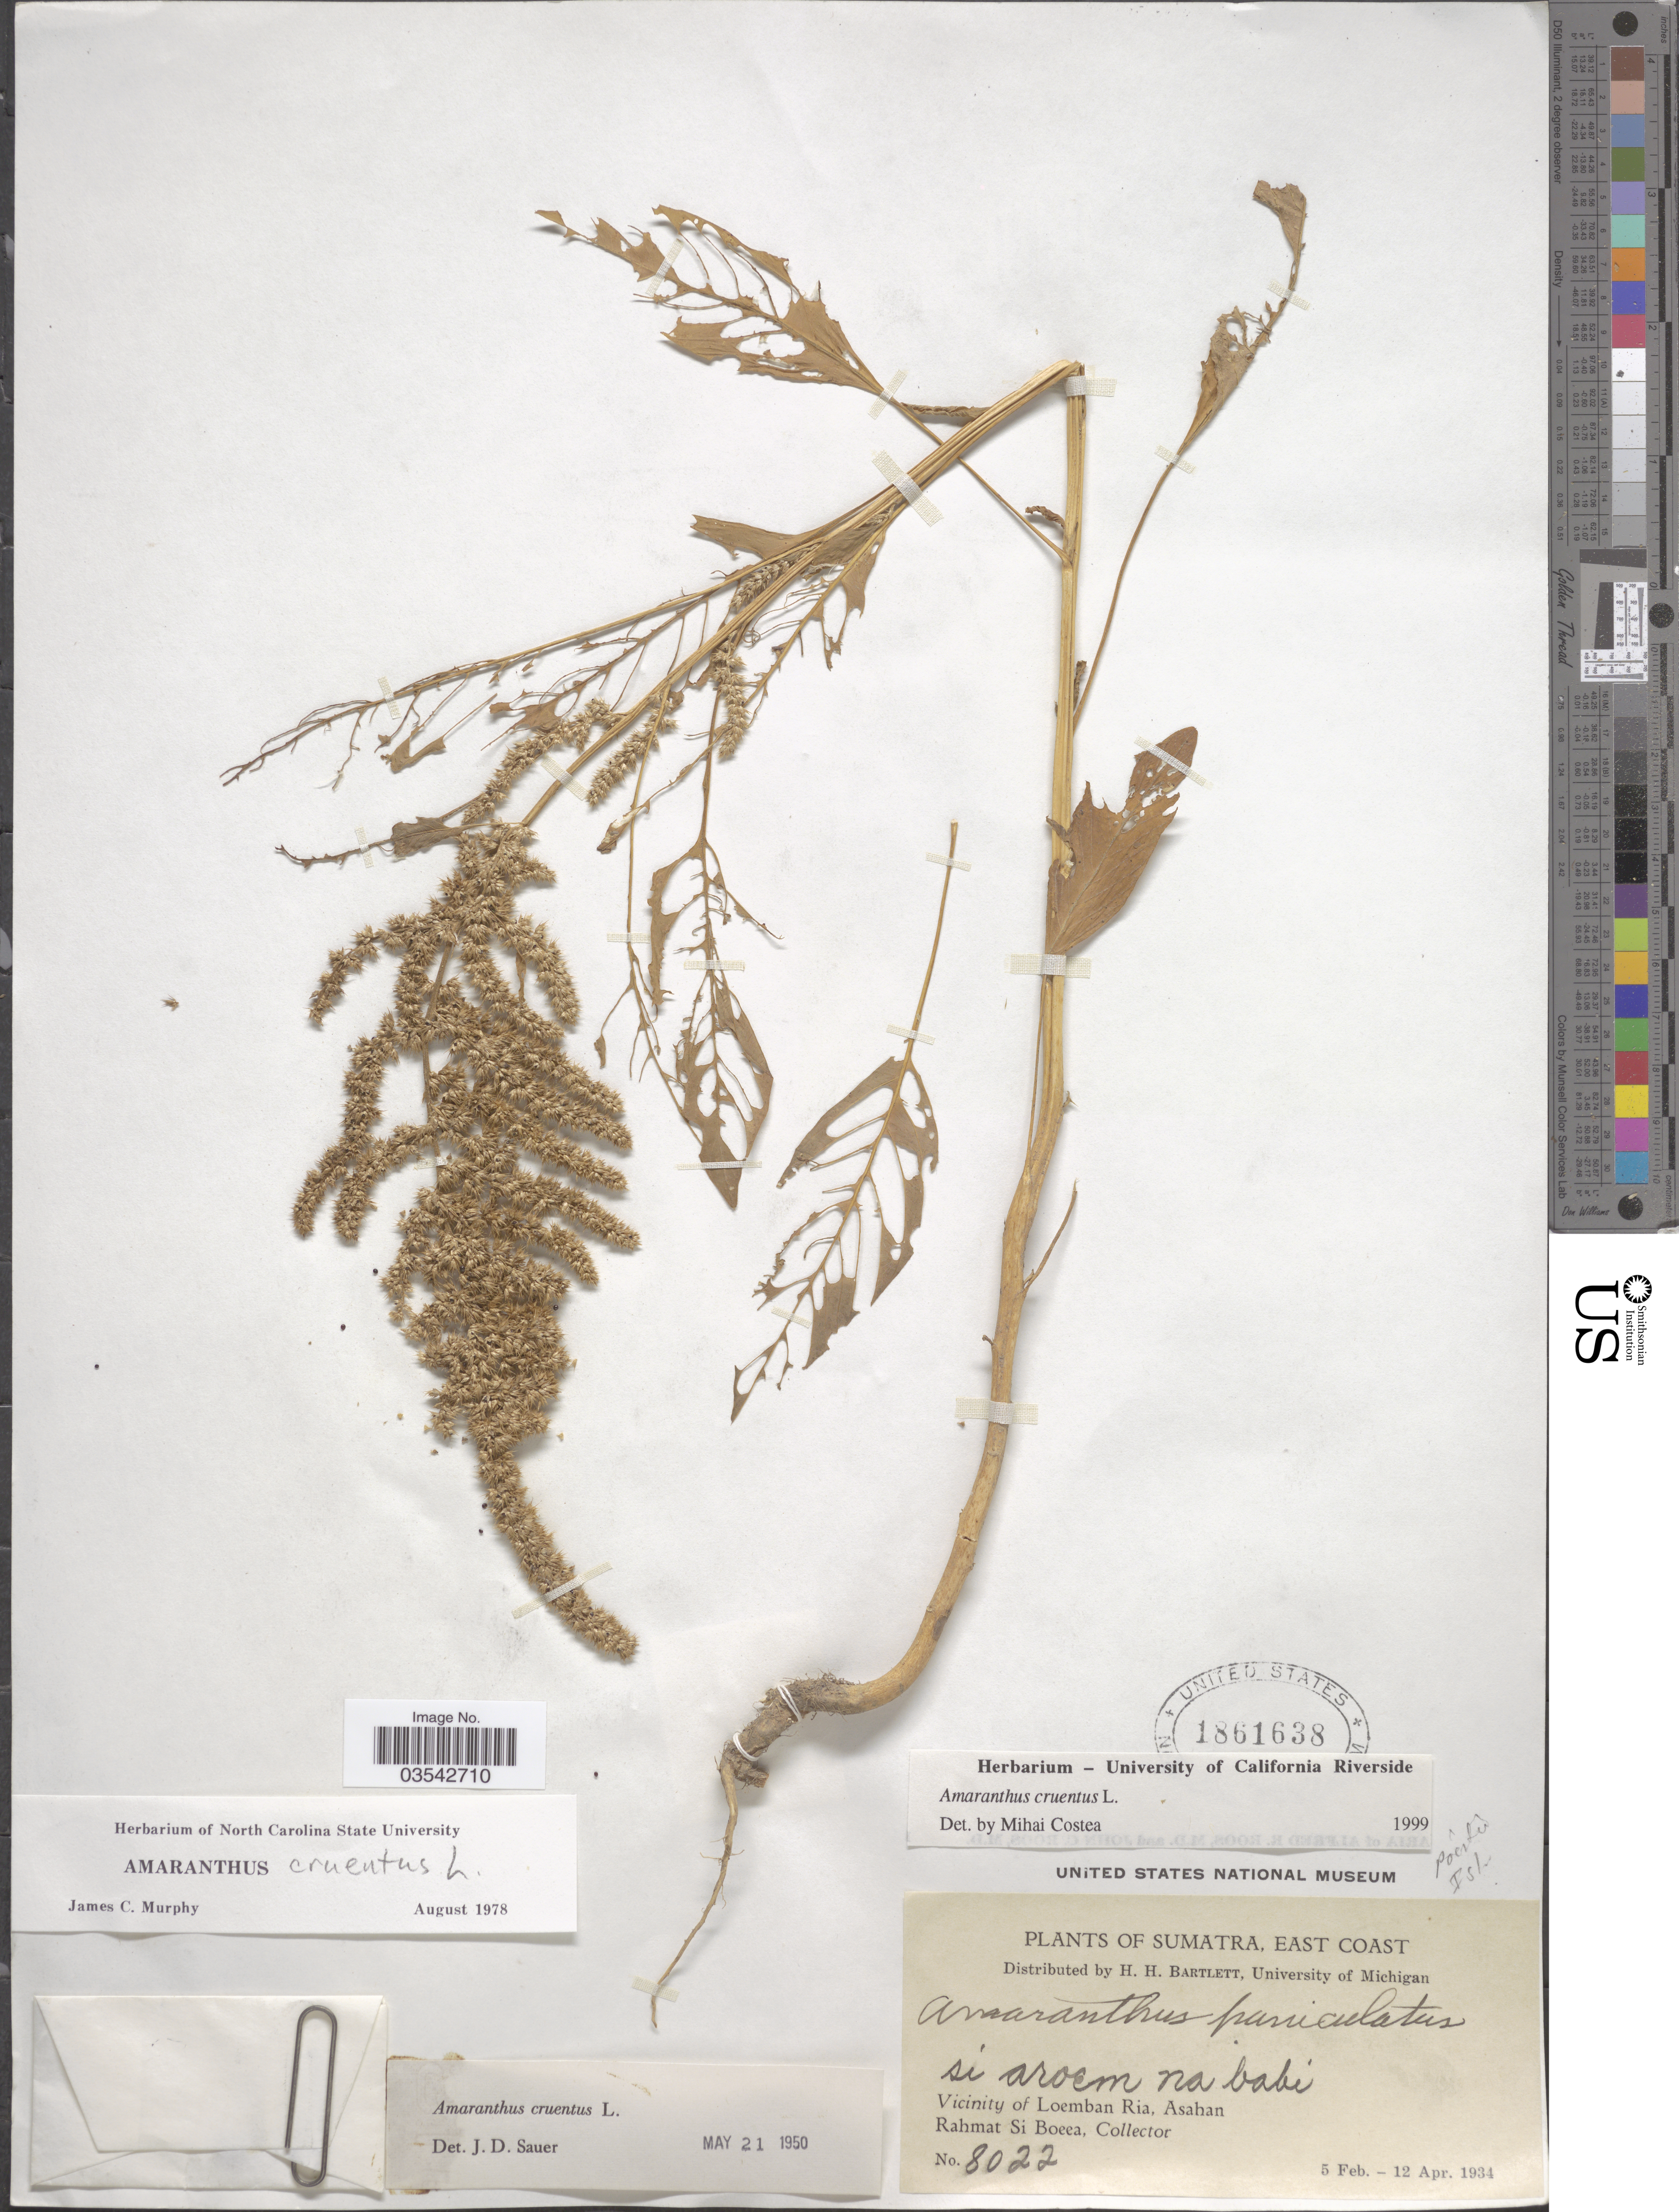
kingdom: Plantae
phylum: Tracheophyta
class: Magnoliopsida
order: Caryophyllales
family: Amaranthaceae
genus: Amaranthus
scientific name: Amaranthus cruentus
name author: L.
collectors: Rahmat Si Boeea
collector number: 8022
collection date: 1934-02-05/1934-04-12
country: Indonesia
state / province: Sumatra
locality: East Coast. Vicinity of Loemban Ria, Asahan.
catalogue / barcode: US 1861638